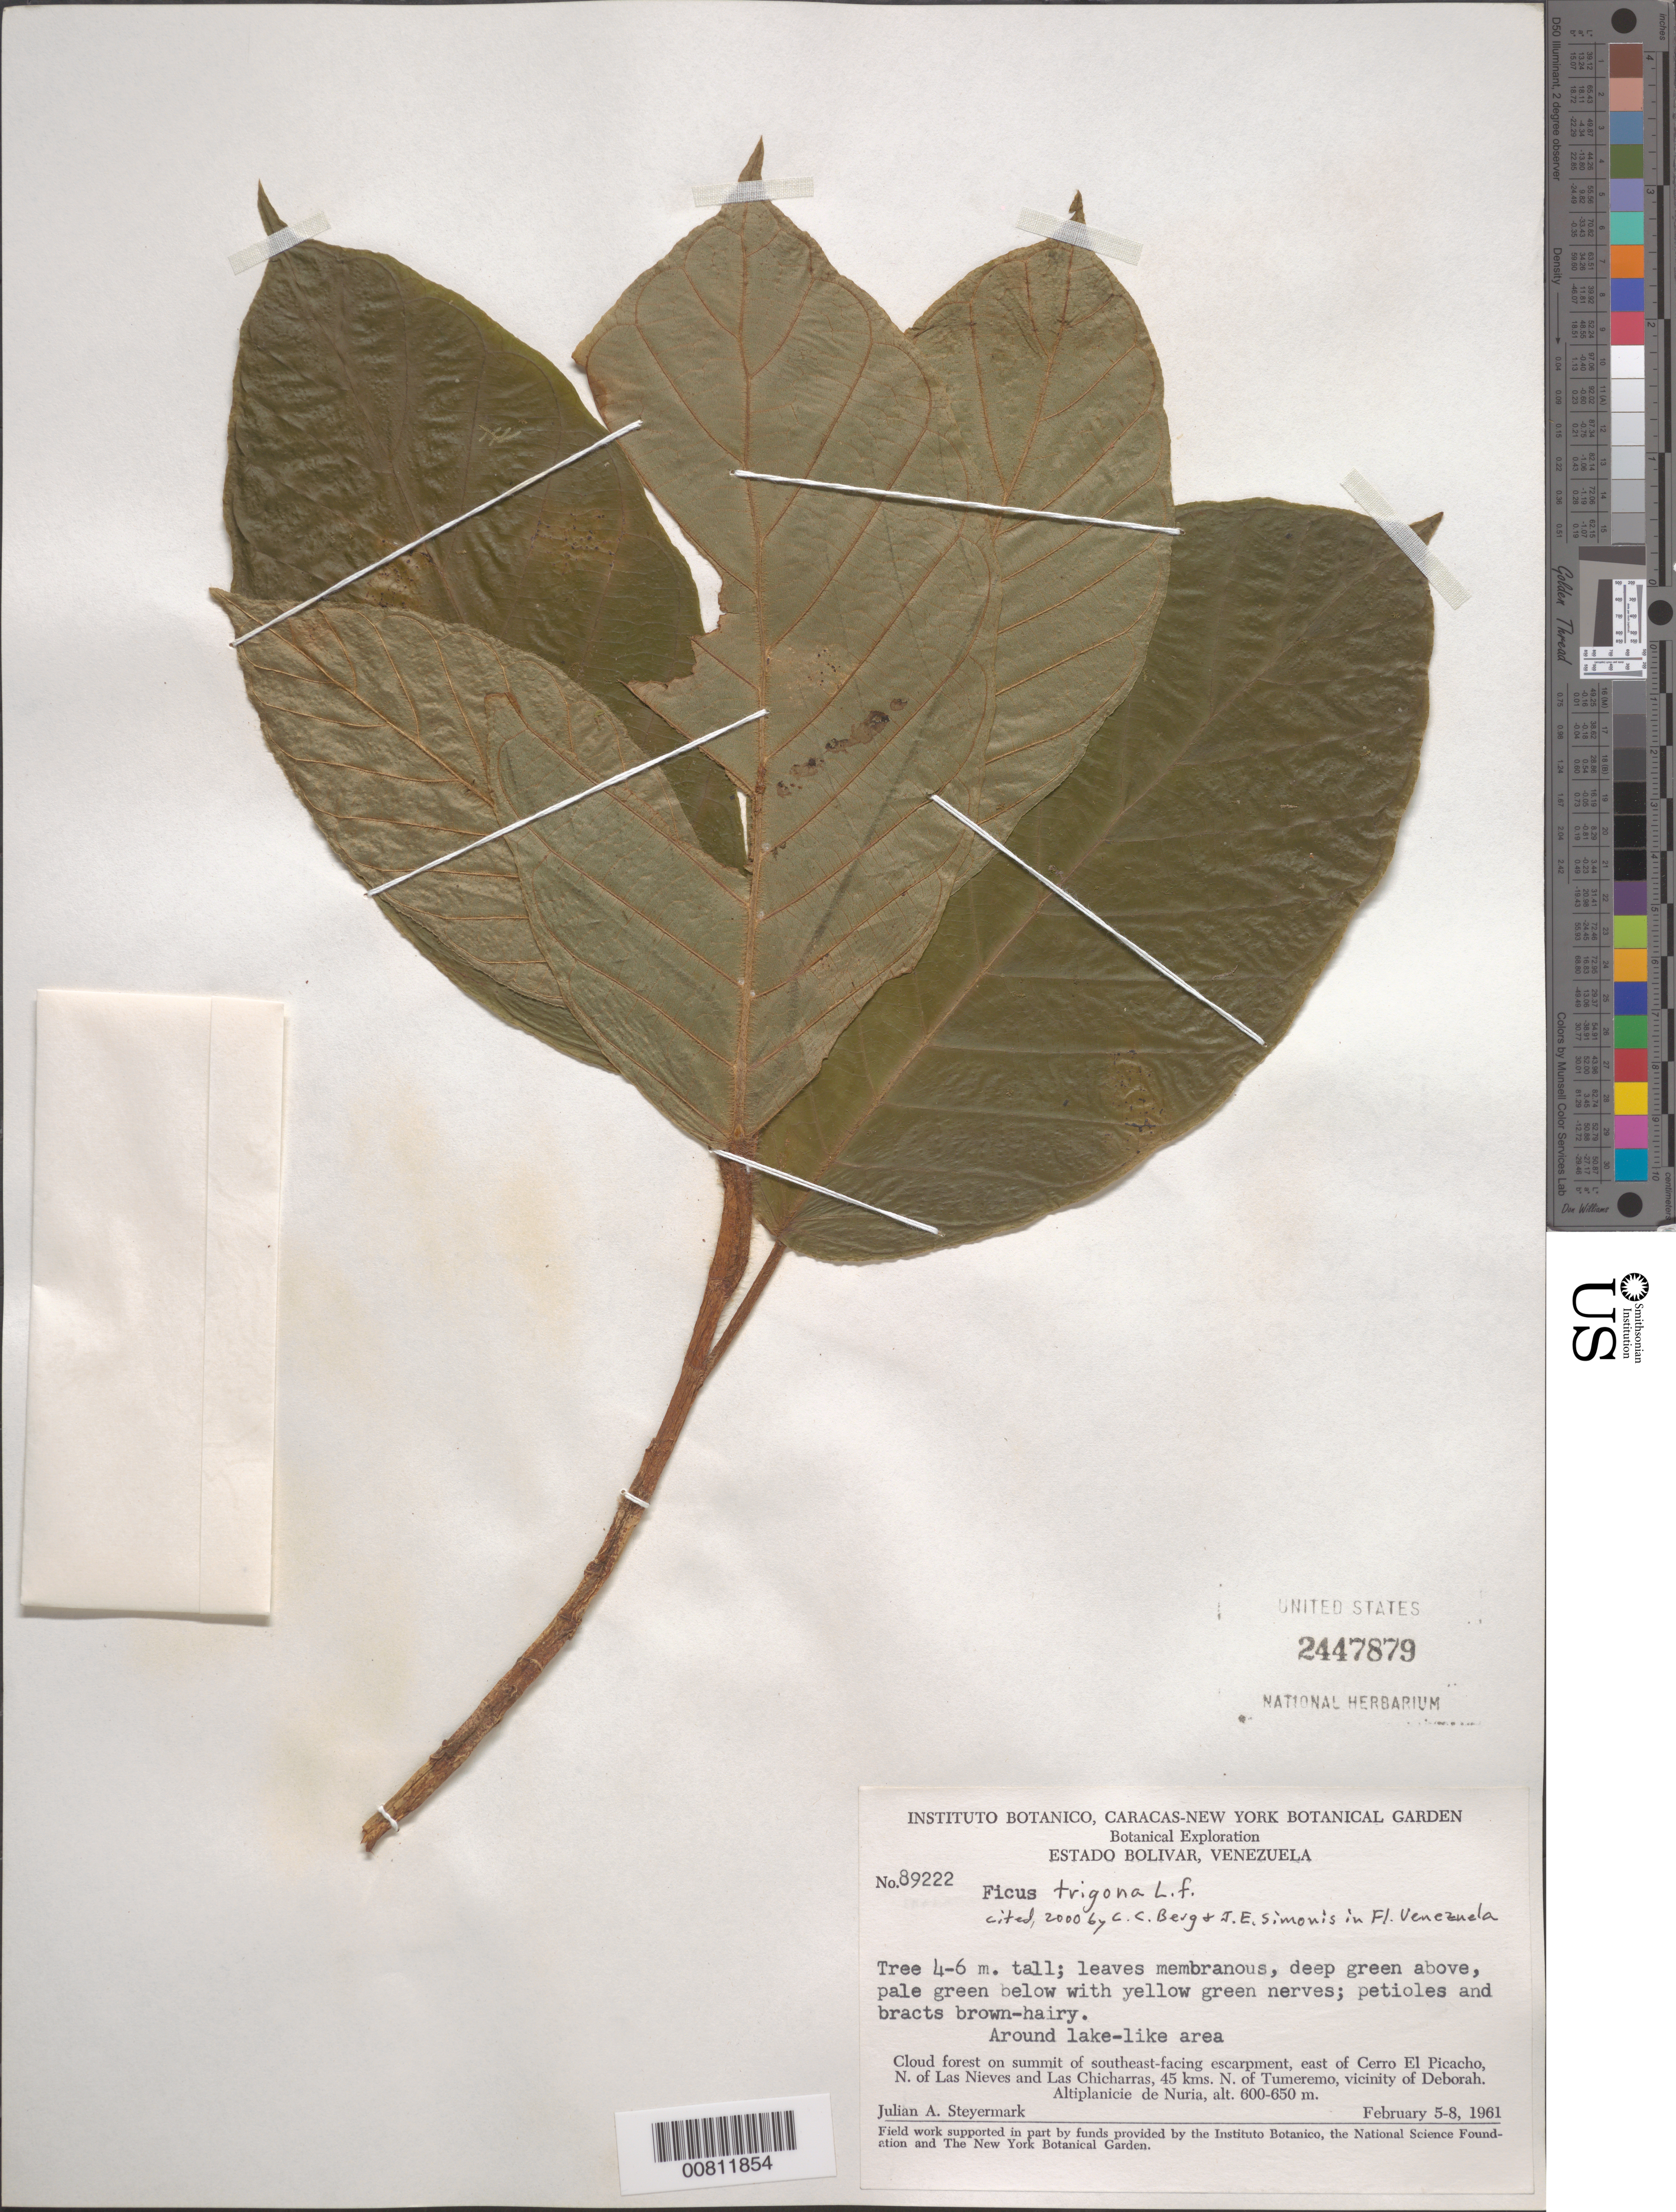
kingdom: Plantae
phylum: Tracheophyta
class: Magnoliopsida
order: Rosales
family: Moraceae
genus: Ficus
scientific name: Ficus trigona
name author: L. f.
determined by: Berg, C. C.; Simonis, J. E.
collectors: J. Steyermark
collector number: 89222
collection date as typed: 5-Feb-61 to 8-Feb-61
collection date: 1961-02-05/1961-02-08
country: Venezuela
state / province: Bolívar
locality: Cerro El Picacho, E of, N of Las Nieves & Las Chicharras, 45 km N of Tumeremo; vic of Deborah; Altiplanicie de Nuria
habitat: Cloud forest on summit of southeast-facing escarpment; around lake-like area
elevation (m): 600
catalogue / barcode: US 2447879